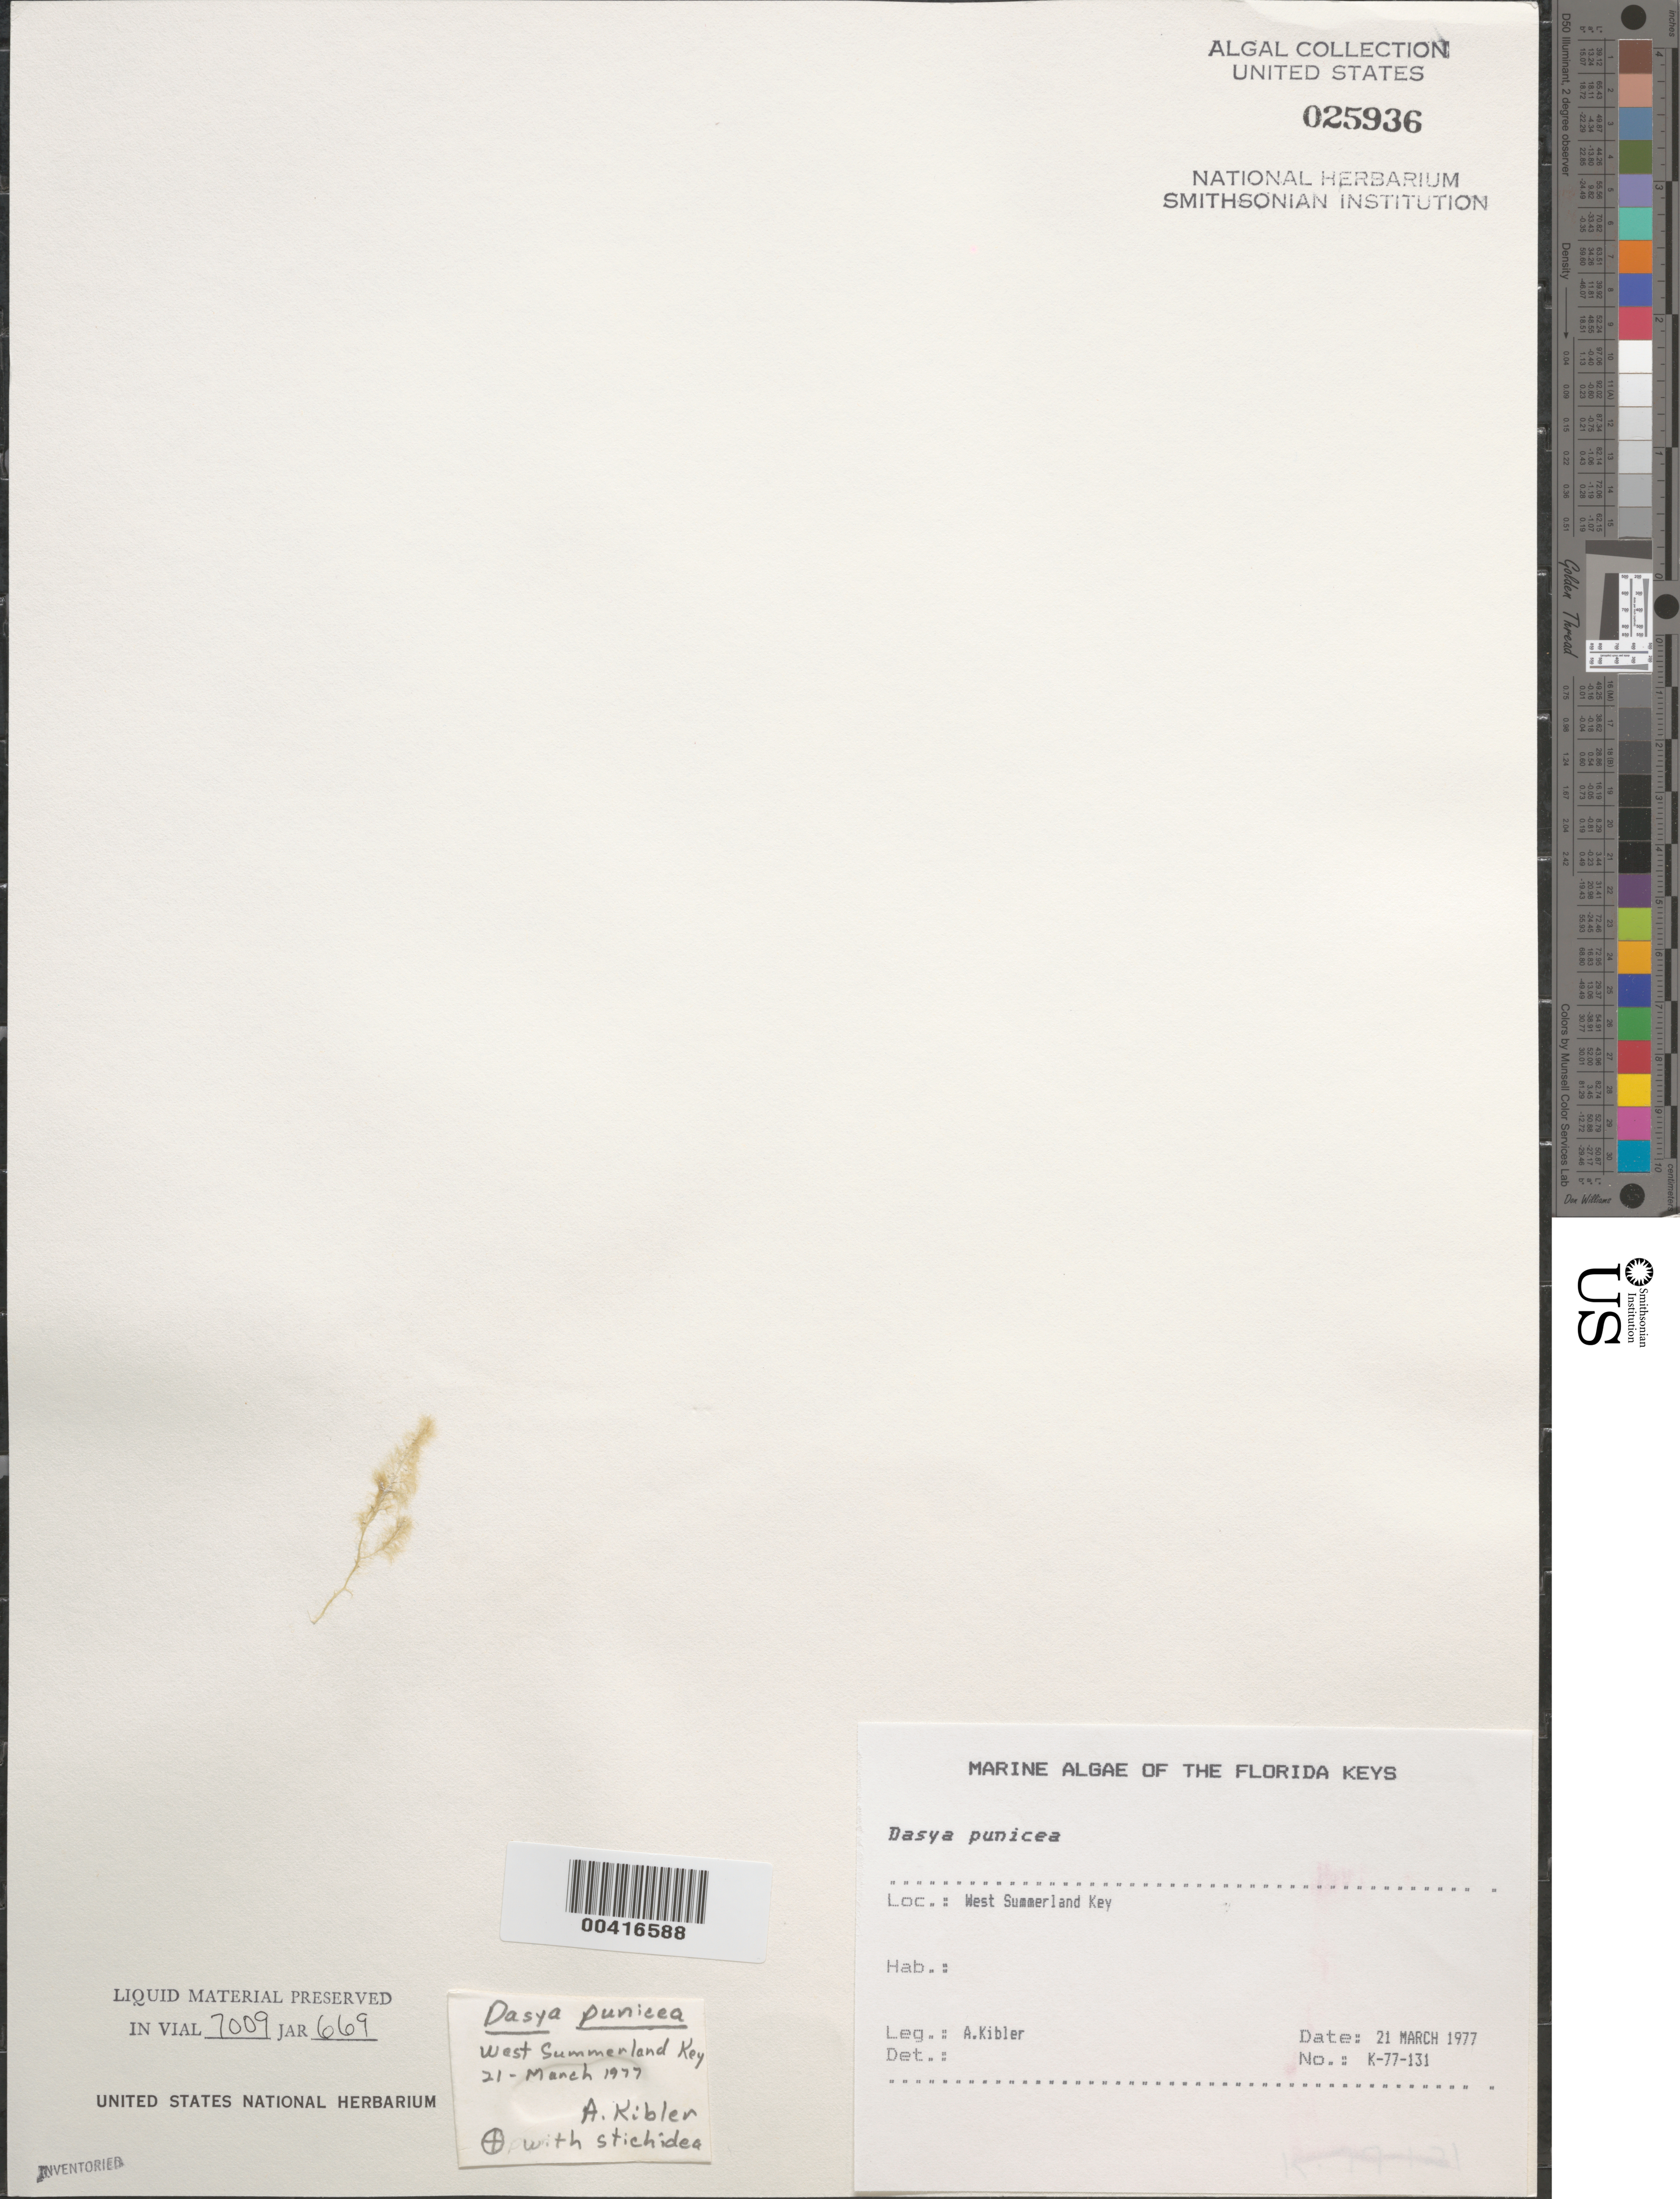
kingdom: Plantae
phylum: Rhodophyta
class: Florideophyceae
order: Ceramiales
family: Dasyaceae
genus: Dasya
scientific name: Dasya punicea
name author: (Zanardini) Menegh.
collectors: A. Kibler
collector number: K-77-131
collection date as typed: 21 Mar 1977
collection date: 1977-03-21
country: United States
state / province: Florida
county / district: Monroe County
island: West Summerland Key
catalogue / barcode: US 25936